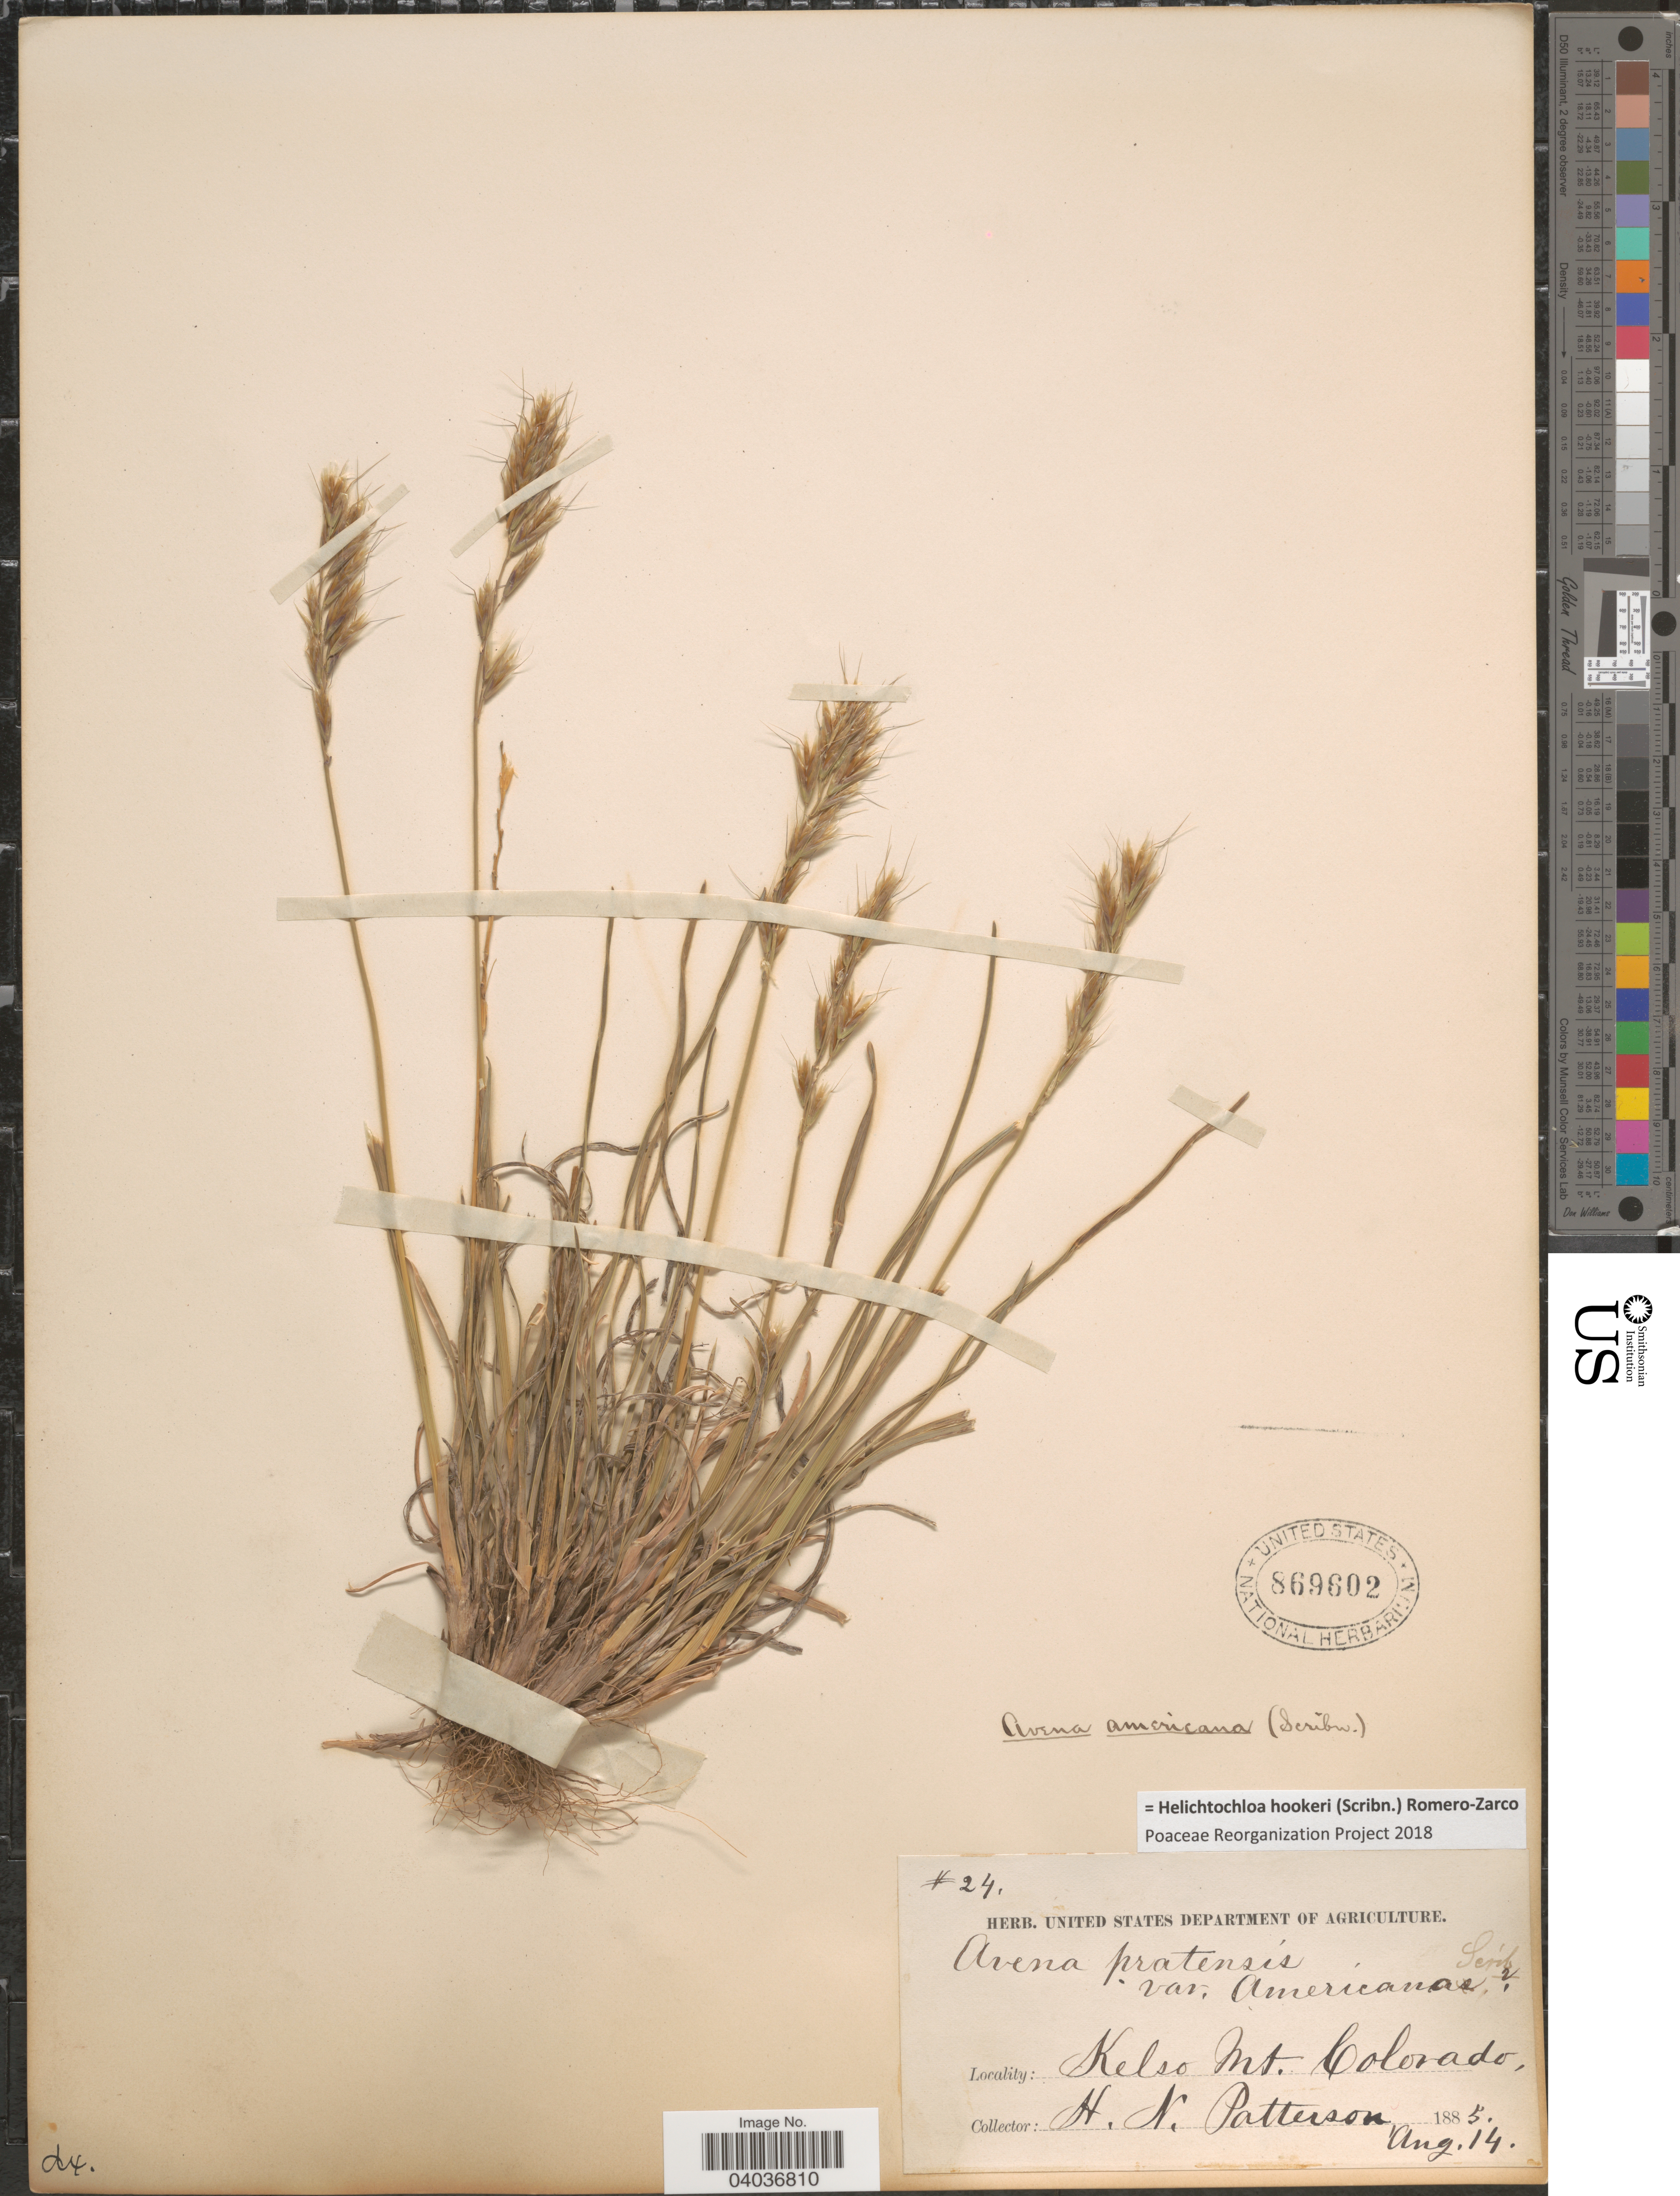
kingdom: Plantae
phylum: Tracheophyta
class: Liliopsida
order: Poales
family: Poaceae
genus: Helictochloa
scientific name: Helictochloa hookeri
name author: (Scribn.) Romero Zarco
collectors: H. N. Patterson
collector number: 24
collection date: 1885-08-14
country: United States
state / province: Colorado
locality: Kelso Mt.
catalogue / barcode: US 869602